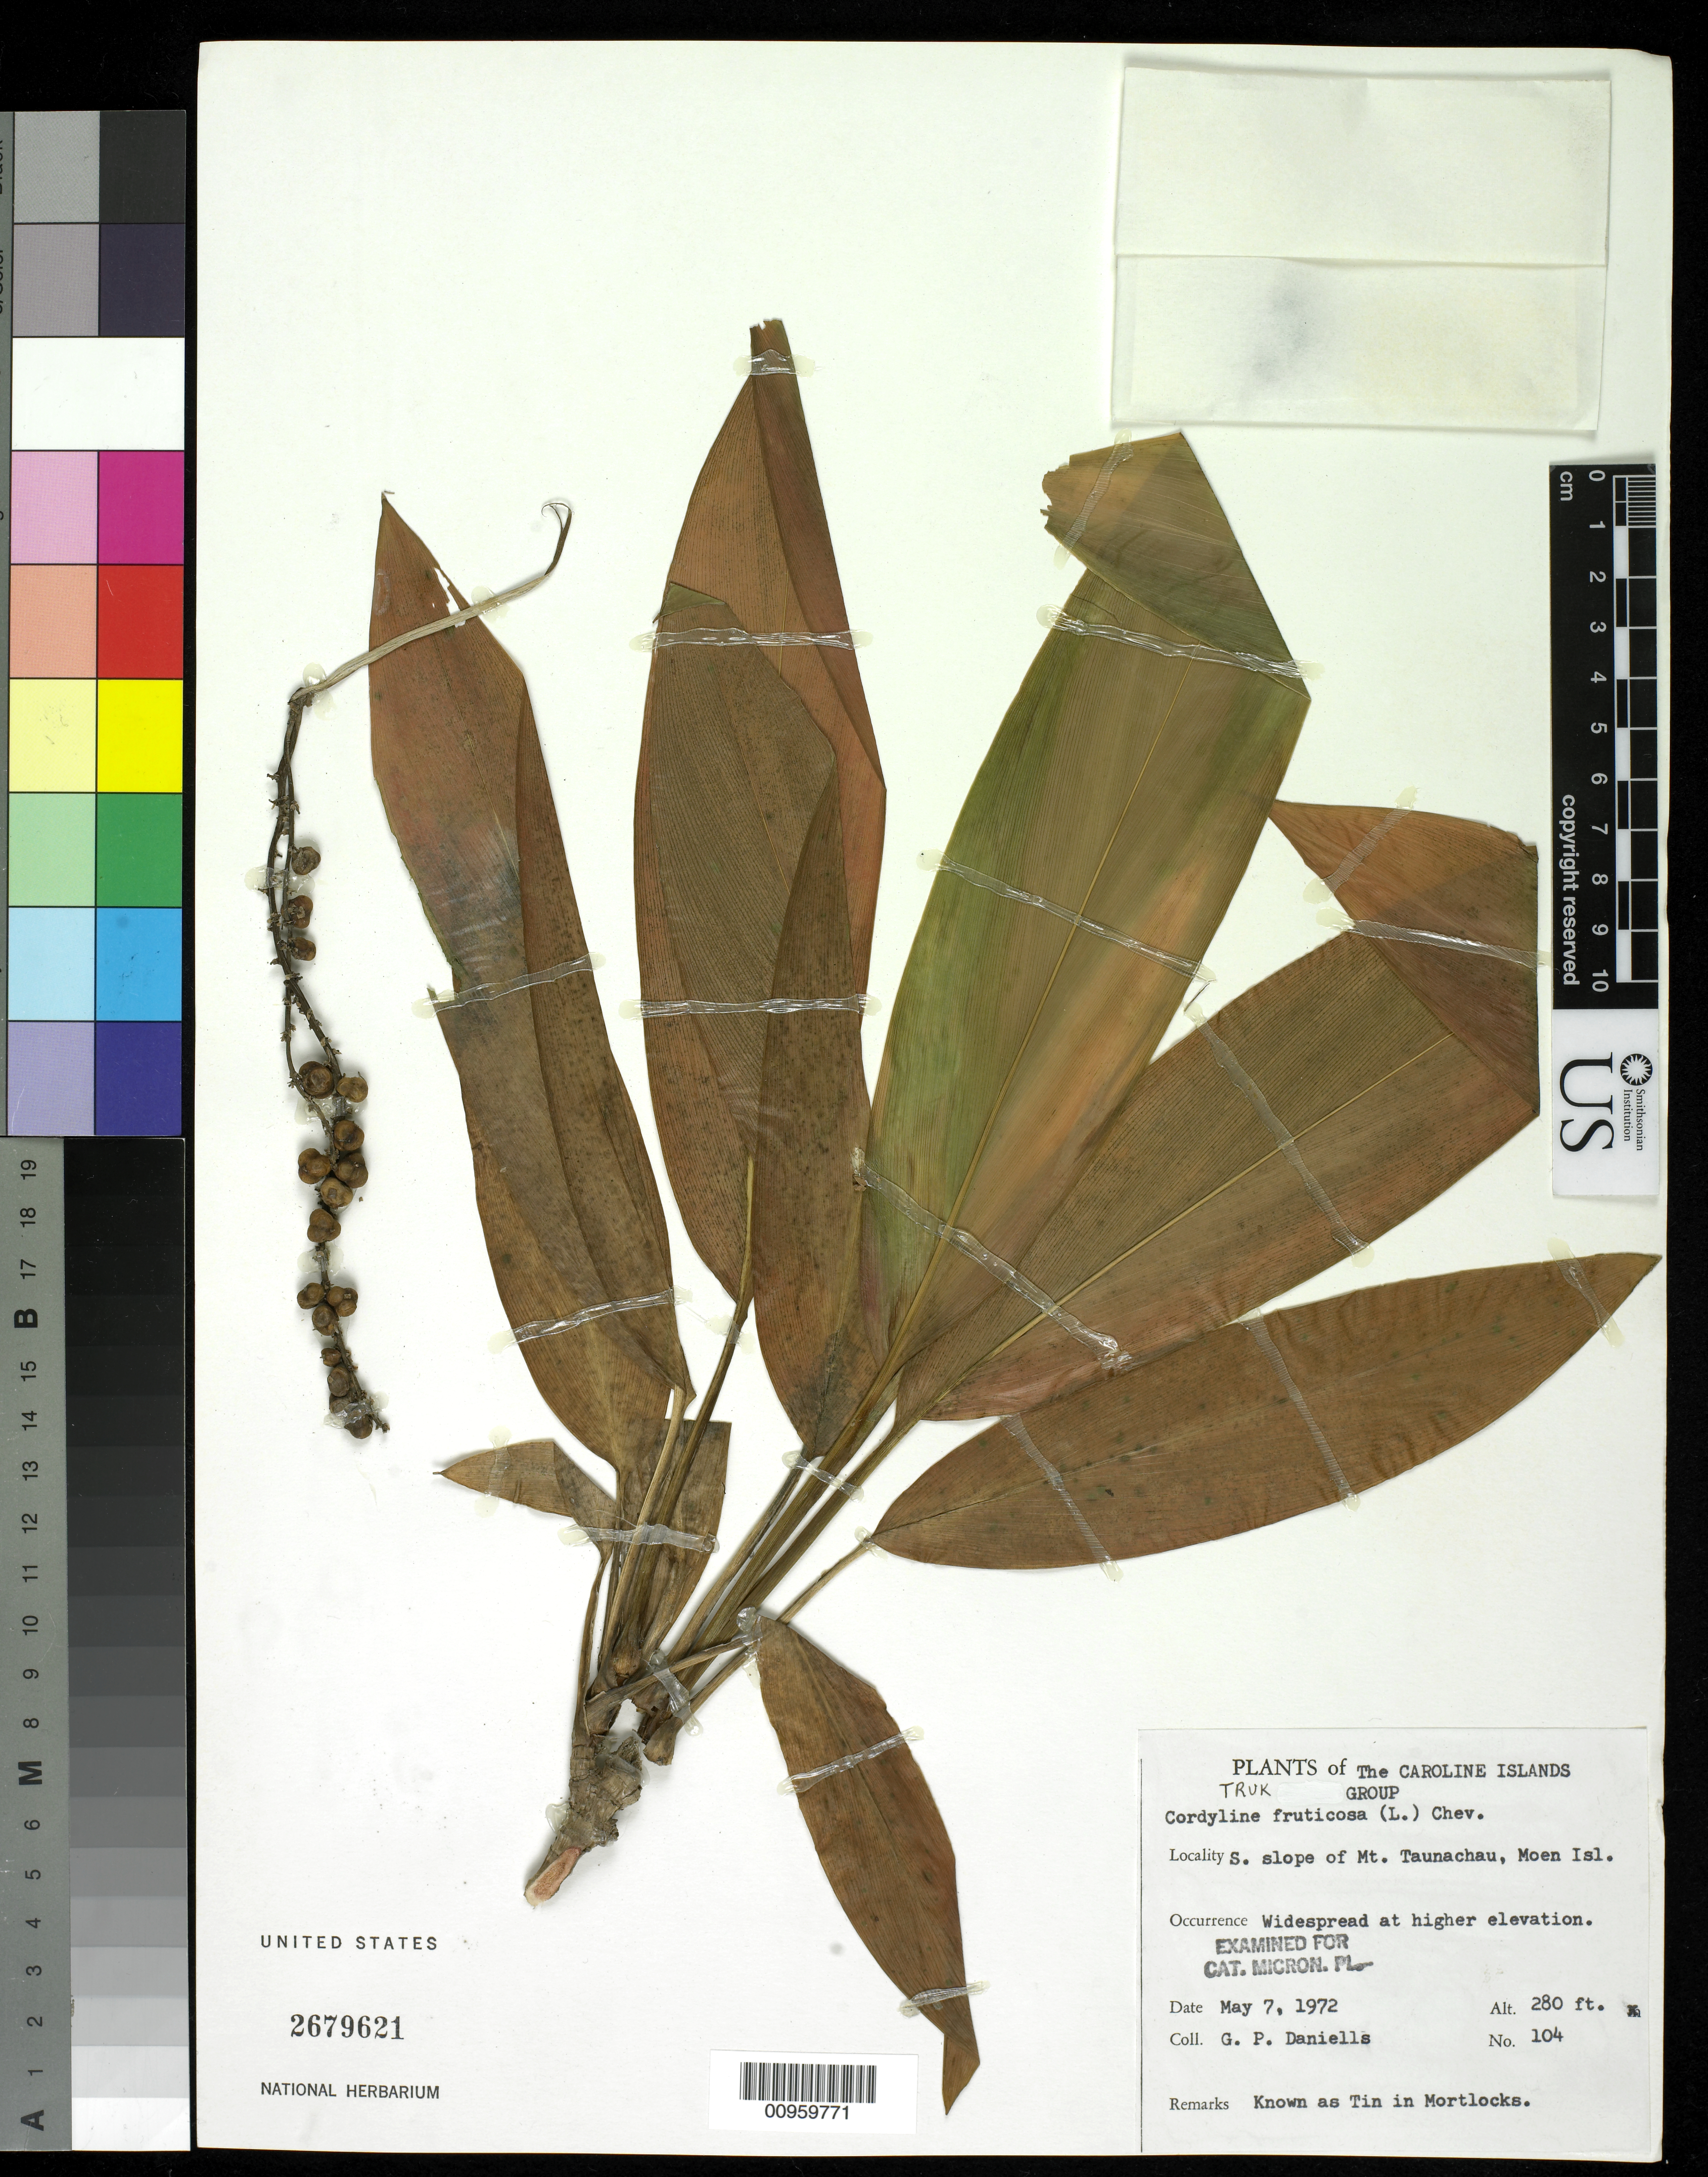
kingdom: Plantae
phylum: Tracheophyta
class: Liliopsida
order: Asparagales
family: Asparagaceae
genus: Cordyline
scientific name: Cordyline fruticosa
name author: (L.) A. Chev.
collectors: G. Daniells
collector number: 104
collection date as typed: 07 May 1972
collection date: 1972-05-07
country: Micronesia, Federated States of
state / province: Truk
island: Moen [Wono]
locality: S. slope of Mt. Taunachau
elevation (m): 85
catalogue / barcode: US 2679621